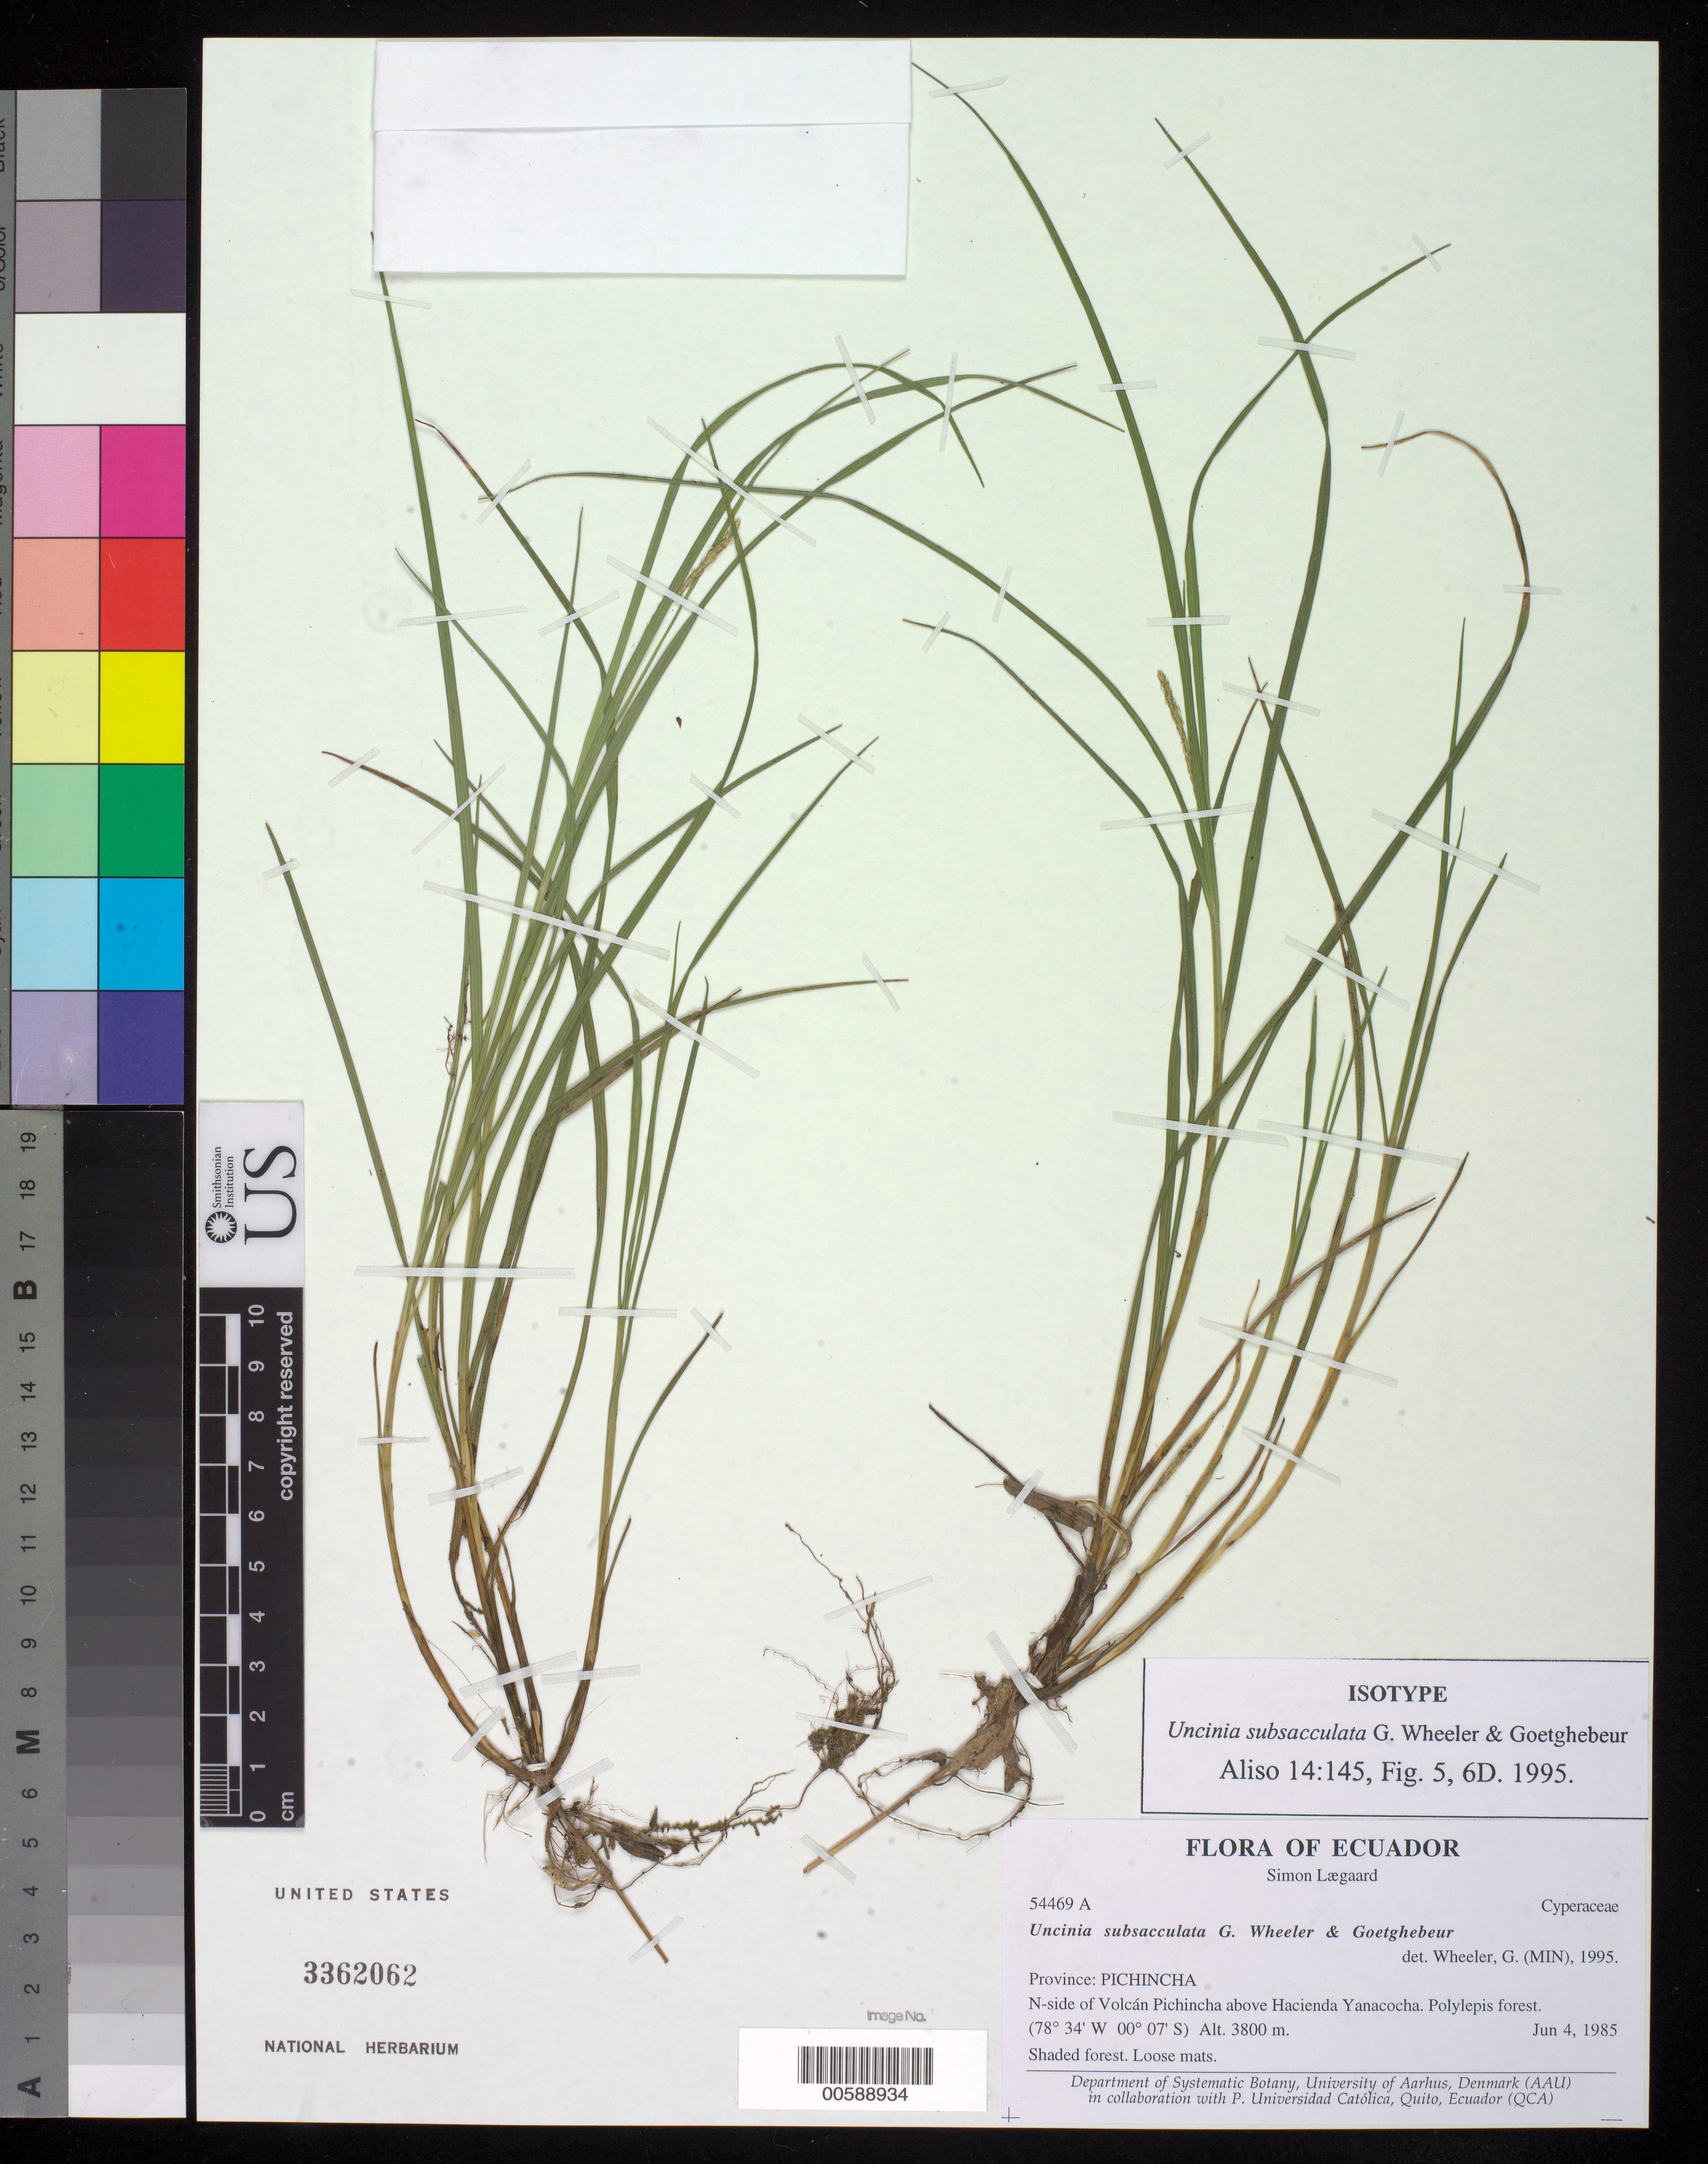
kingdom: Plantae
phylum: Tracheophyta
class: Liliopsida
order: Poales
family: Cyperaceae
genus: Uncinia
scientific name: Uncinia subsacculata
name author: G.A. Wheeler & Goetgh.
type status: Isotype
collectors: S. Lægaard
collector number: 54469 a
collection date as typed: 04 Jun 1985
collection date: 1985-06-04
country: Ecuador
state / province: Pichincha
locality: N side of Volcan Pichincha above Hacienda Yanacocha.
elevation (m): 3800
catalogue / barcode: US 3362062